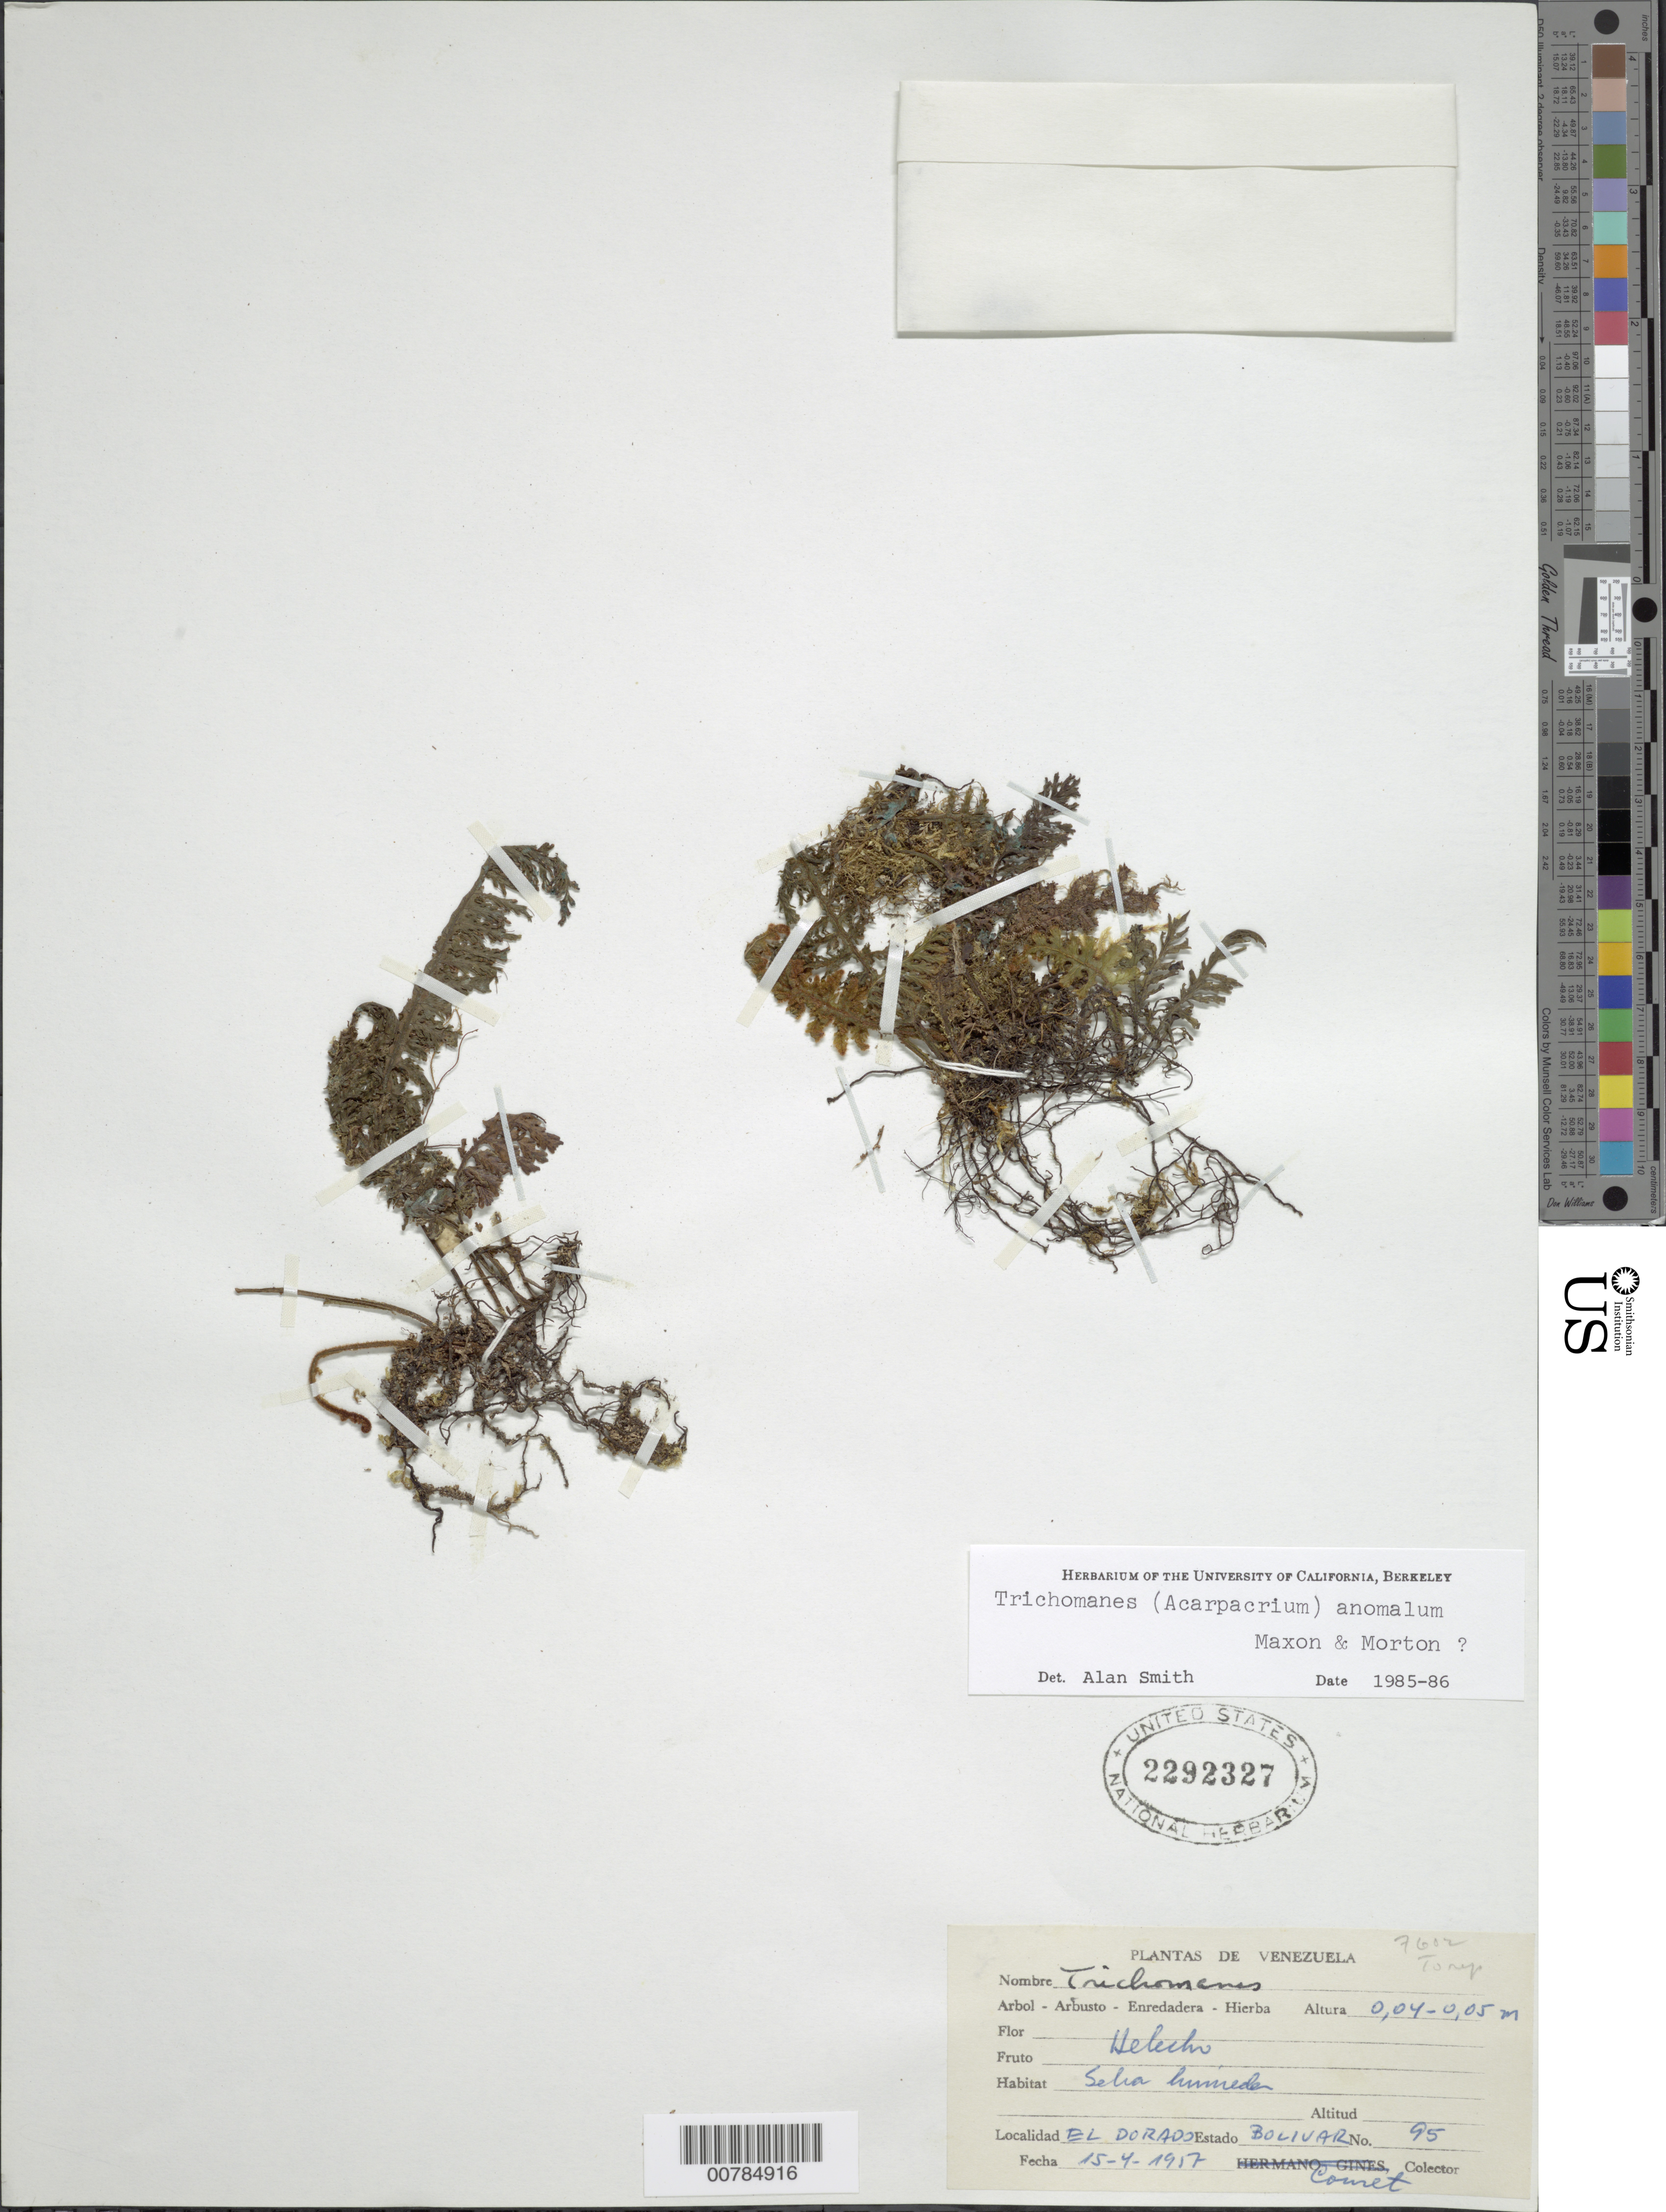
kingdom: Plantae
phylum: Tracheophyta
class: Polypodiopsida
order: Hymenophyllales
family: Hymenophyllaceae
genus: Trichomanes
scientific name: Trichomanes anomalum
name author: Maxon & C.V. Morton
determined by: Smith, Alan R., (UC)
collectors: -. Couret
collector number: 95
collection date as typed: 15-Apr-57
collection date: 1957-04-15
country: Venezuela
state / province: Bolívar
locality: El Dorado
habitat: Selva húmeda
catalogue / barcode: US 2292327